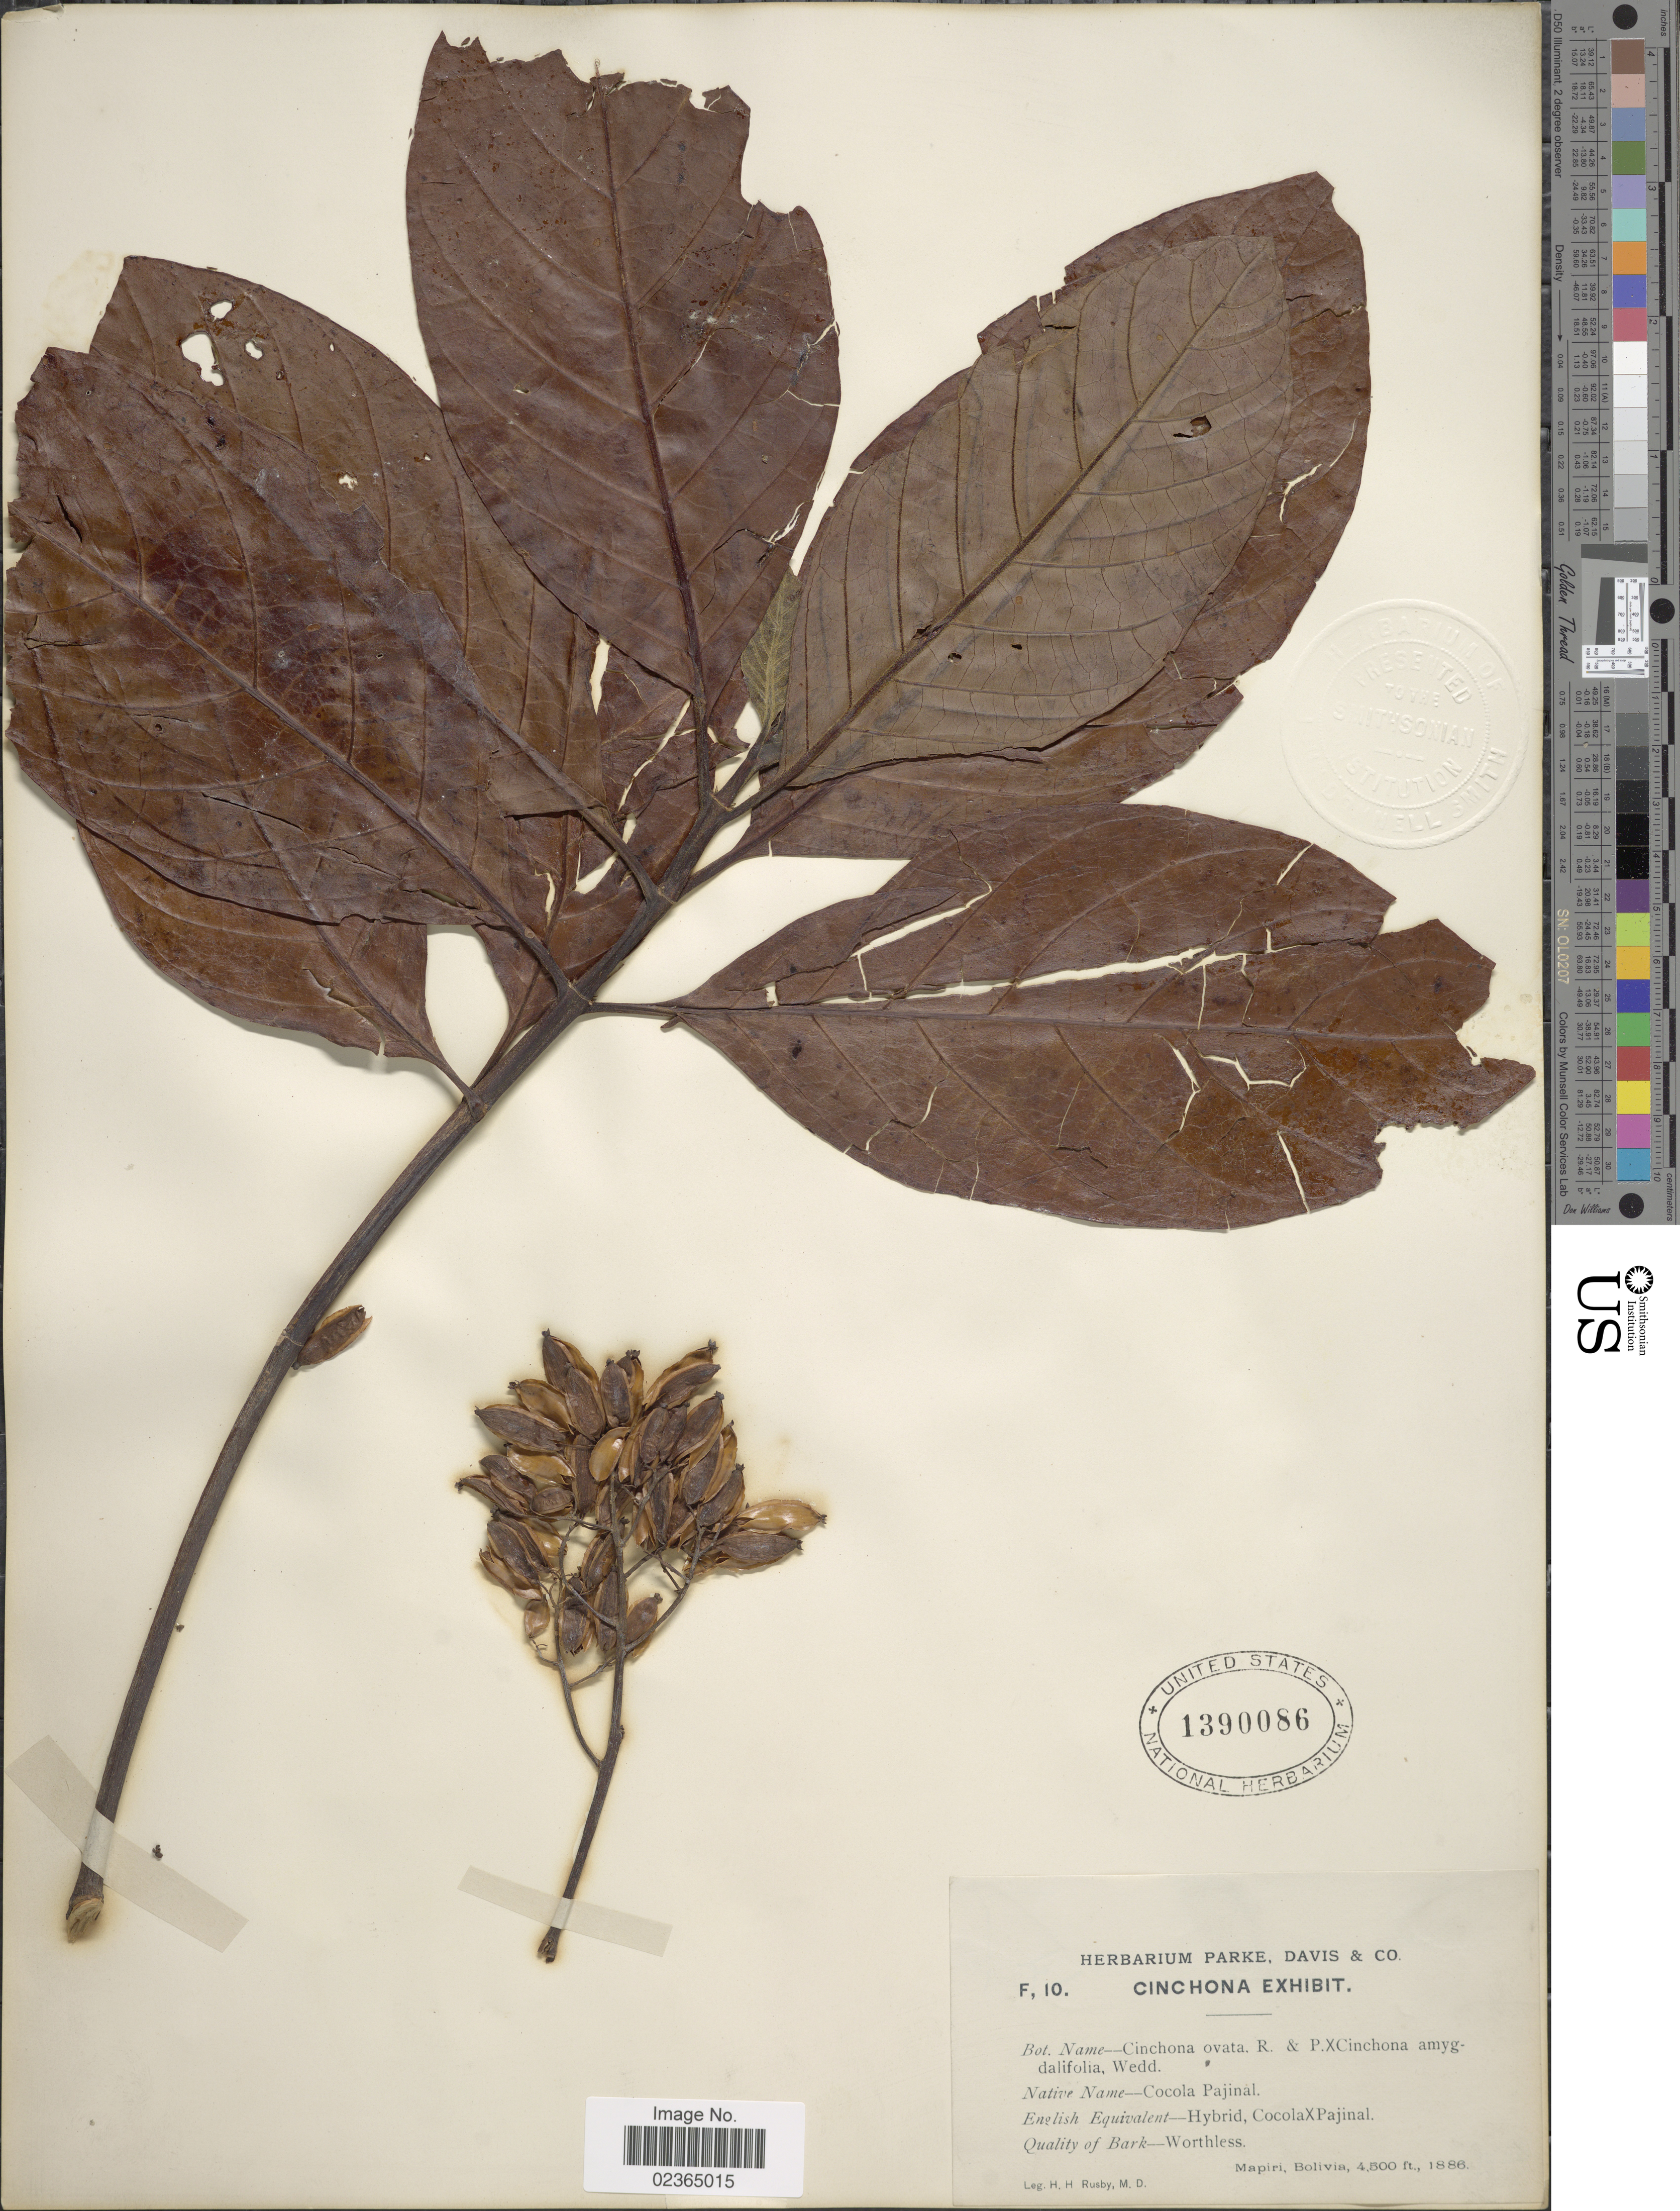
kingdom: Plantae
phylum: Tracheophyta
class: Magnoliopsida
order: Gentianales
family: Rubiaceae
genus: Cinchona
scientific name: Cinchona pubescens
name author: Vahl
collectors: H. H. Rusby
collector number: F, 10.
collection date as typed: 1886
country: Bolivia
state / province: La Páz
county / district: Larecaja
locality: Mapiri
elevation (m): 1372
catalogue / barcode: US 1390086